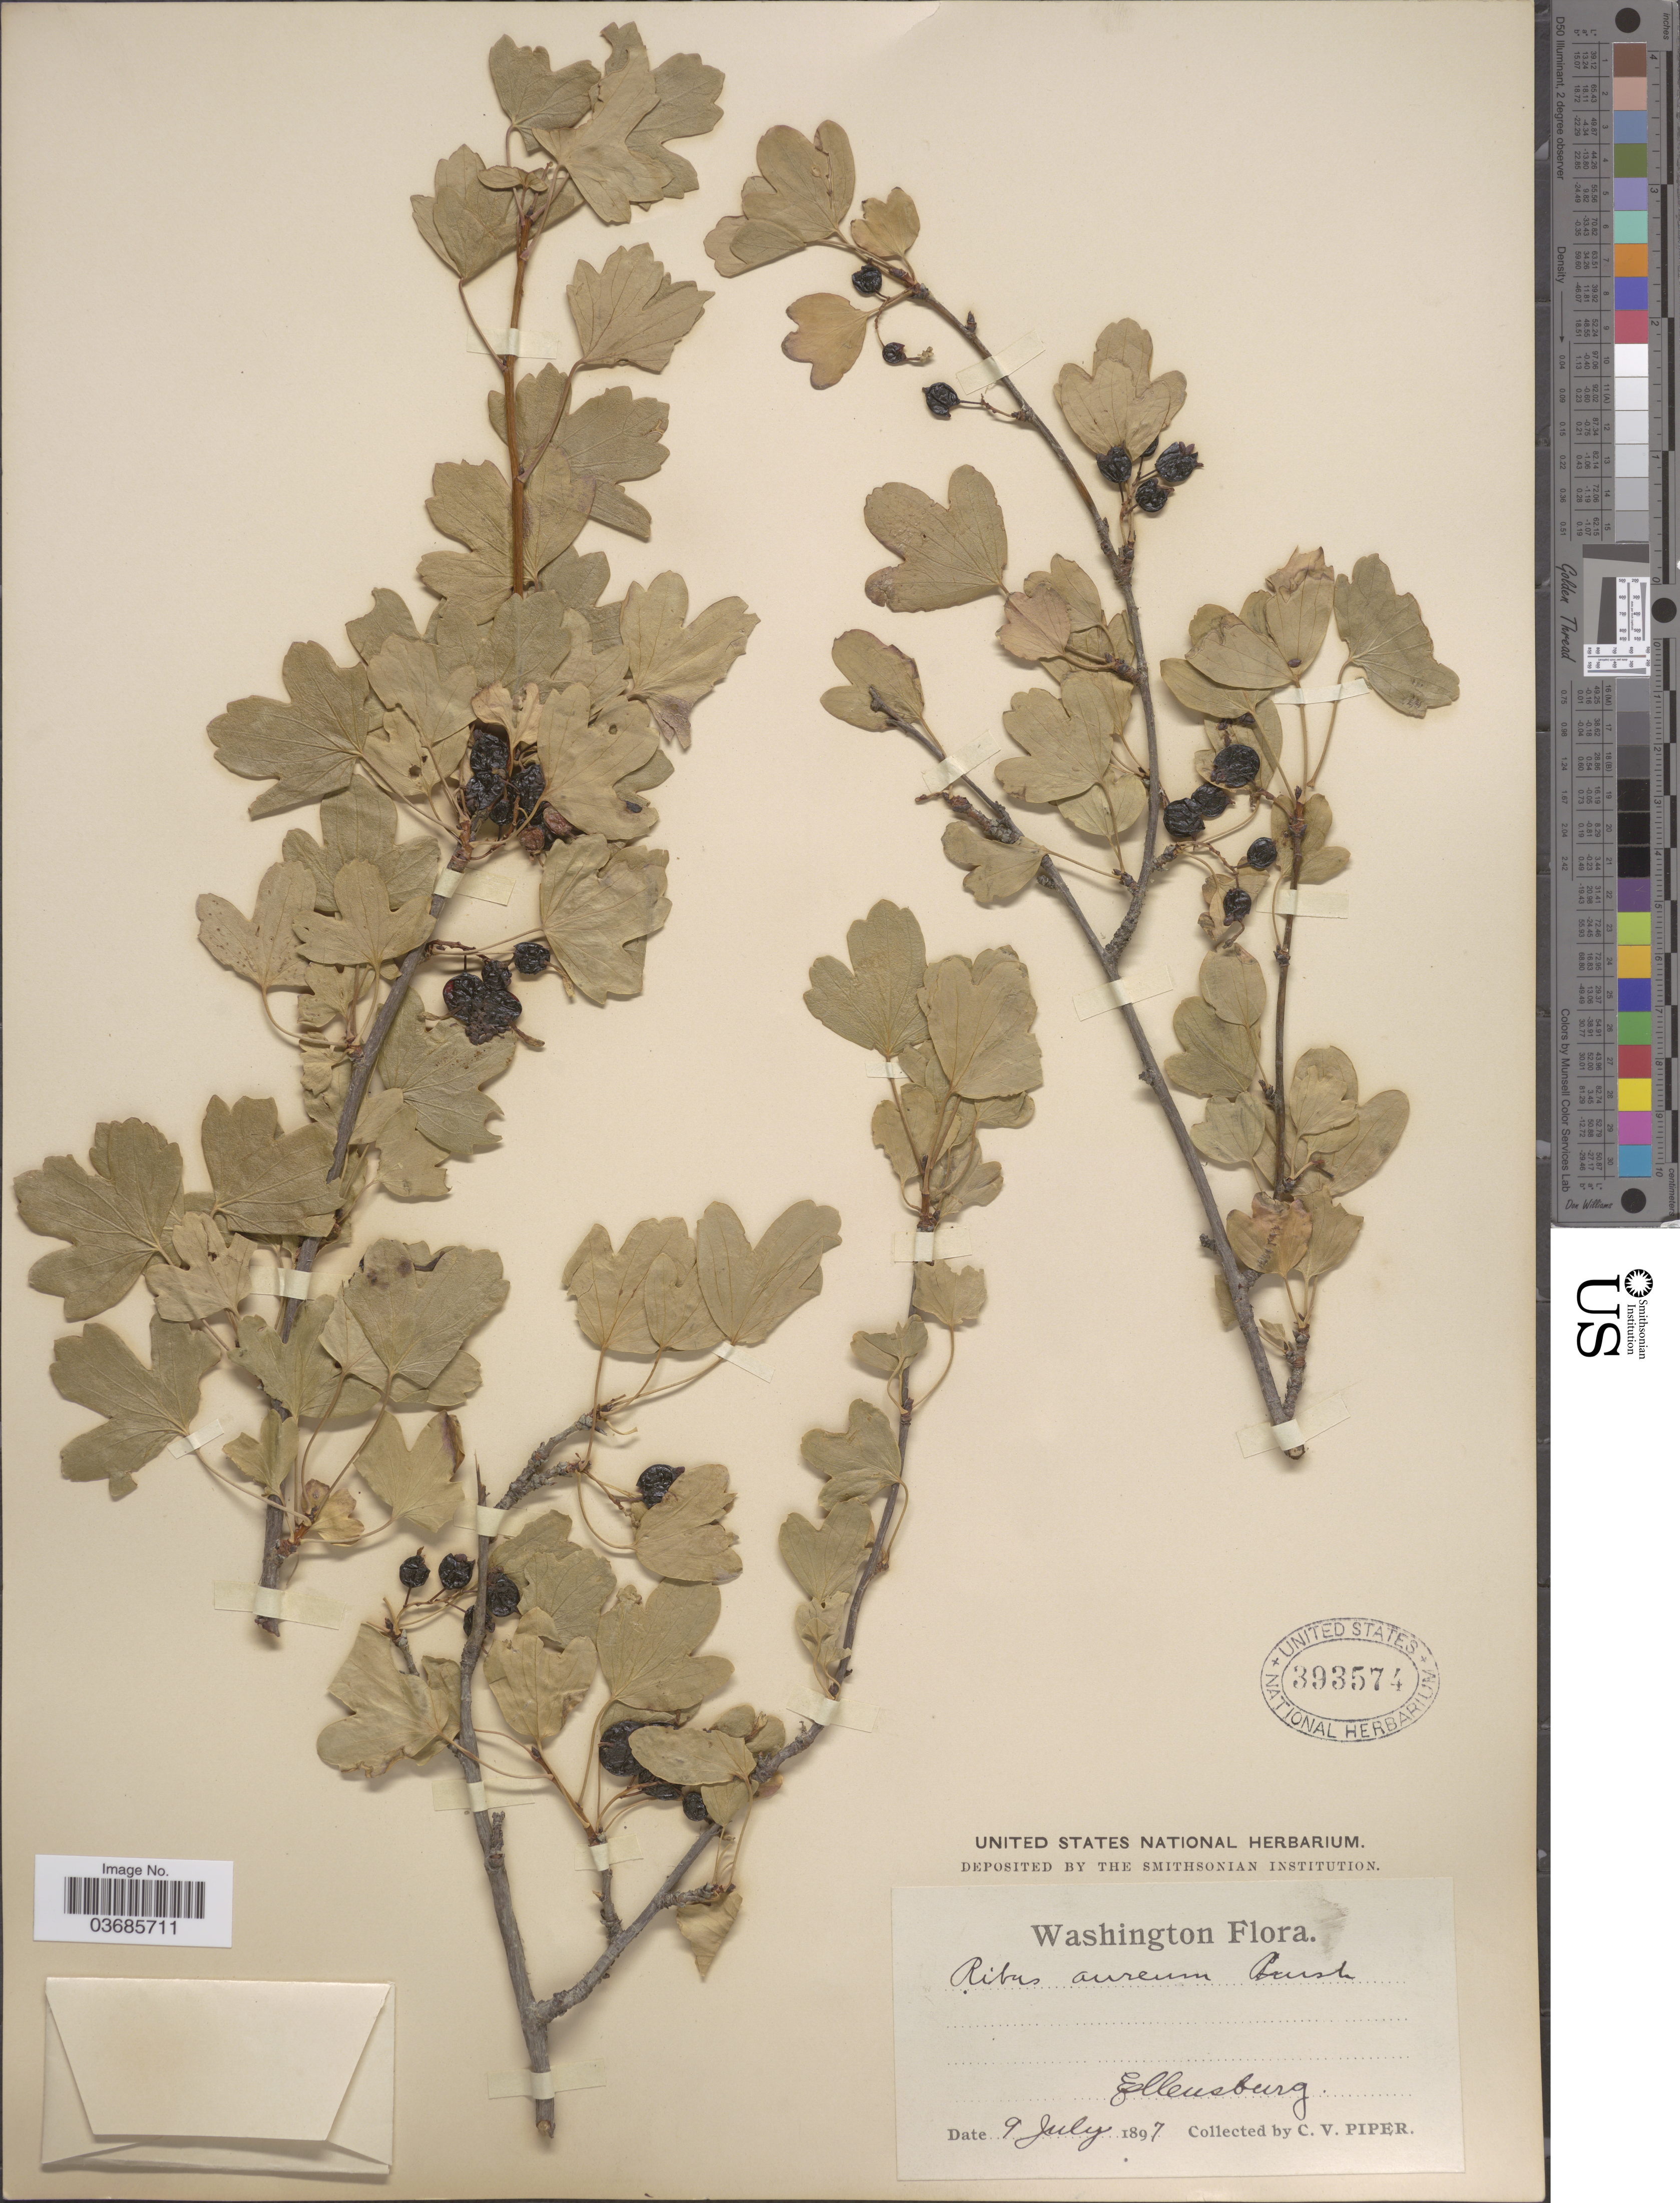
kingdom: Plantae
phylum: Tracheophyta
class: Magnoliopsida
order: Saxifragales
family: Grossulariaceae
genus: Ribes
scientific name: Ribes aureum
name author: Pursh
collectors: C. V. Piper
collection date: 1897-07-09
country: United States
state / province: Washington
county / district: Kittitas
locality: Ellensburg.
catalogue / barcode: US 393574